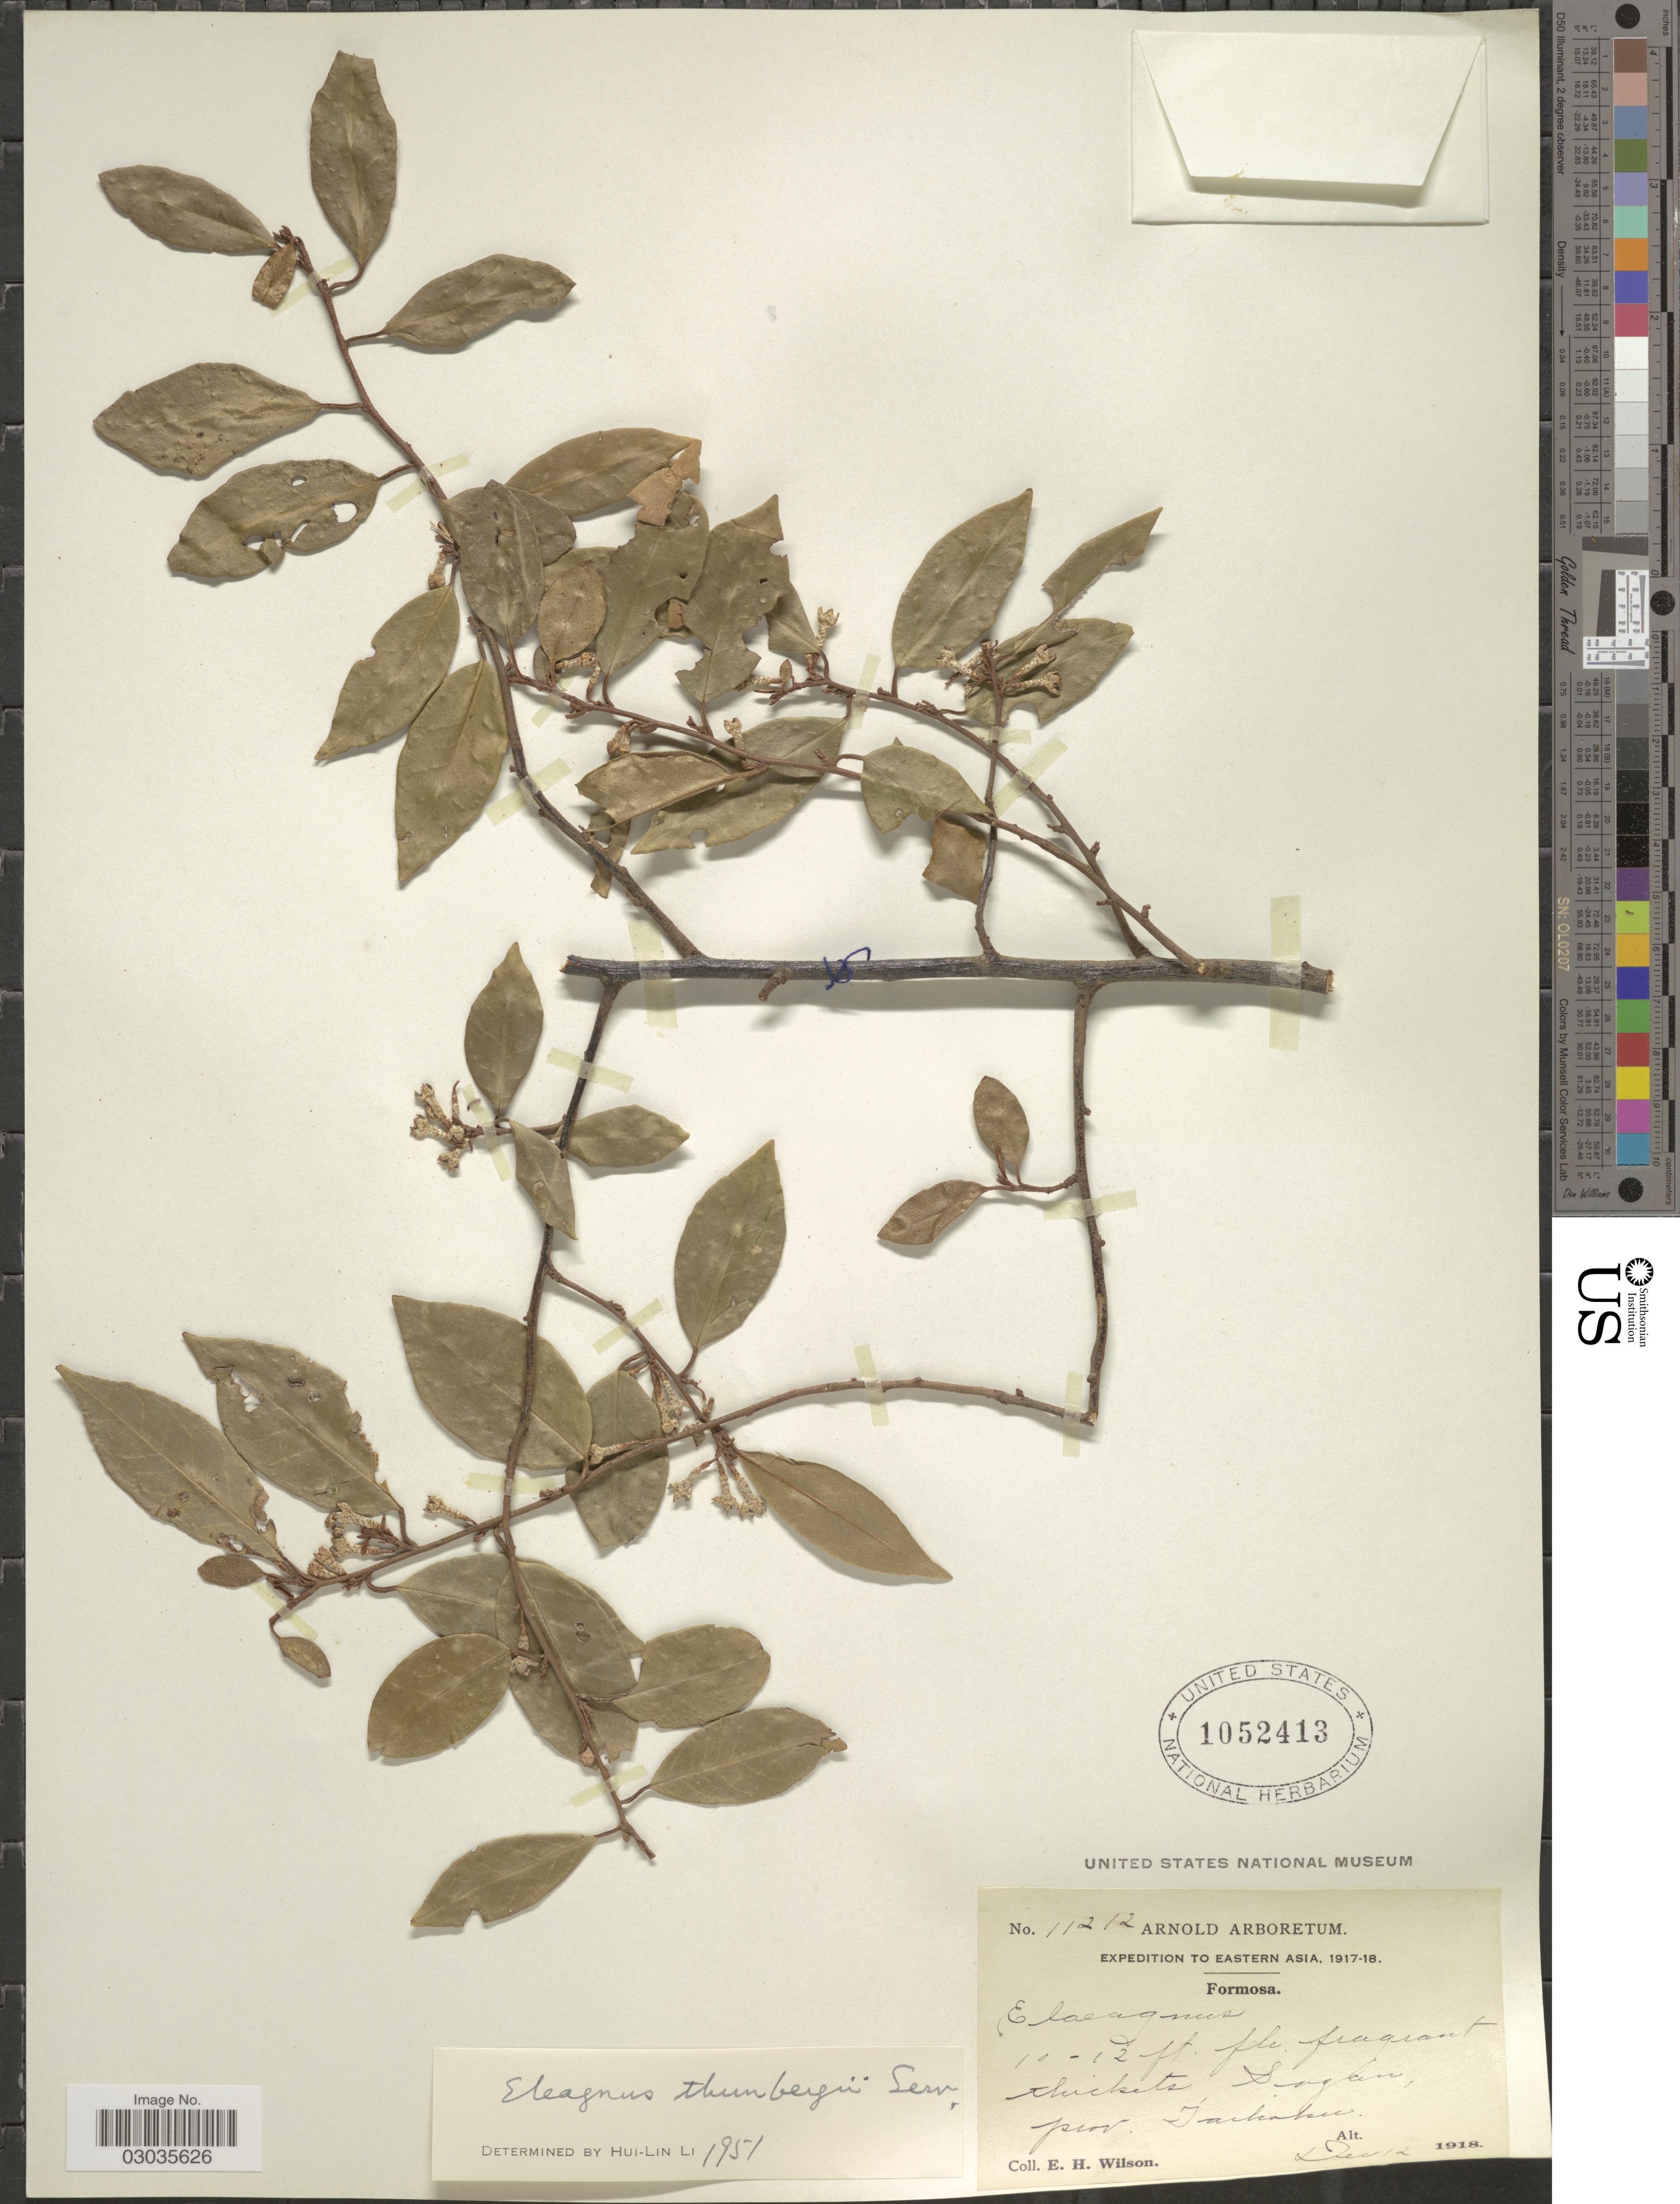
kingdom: Plantae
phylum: Tracheophyta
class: Magnoliopsida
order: Rosales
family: Elaeagnaceae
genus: Elaeagnus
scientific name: Elaeagnus thunbergii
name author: Servettaz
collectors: E. Wilson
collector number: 11212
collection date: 1918-12-12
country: Taiwan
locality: Eastern Asia. Formosa. Sozan, prov. Taihoku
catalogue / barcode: US 1052413